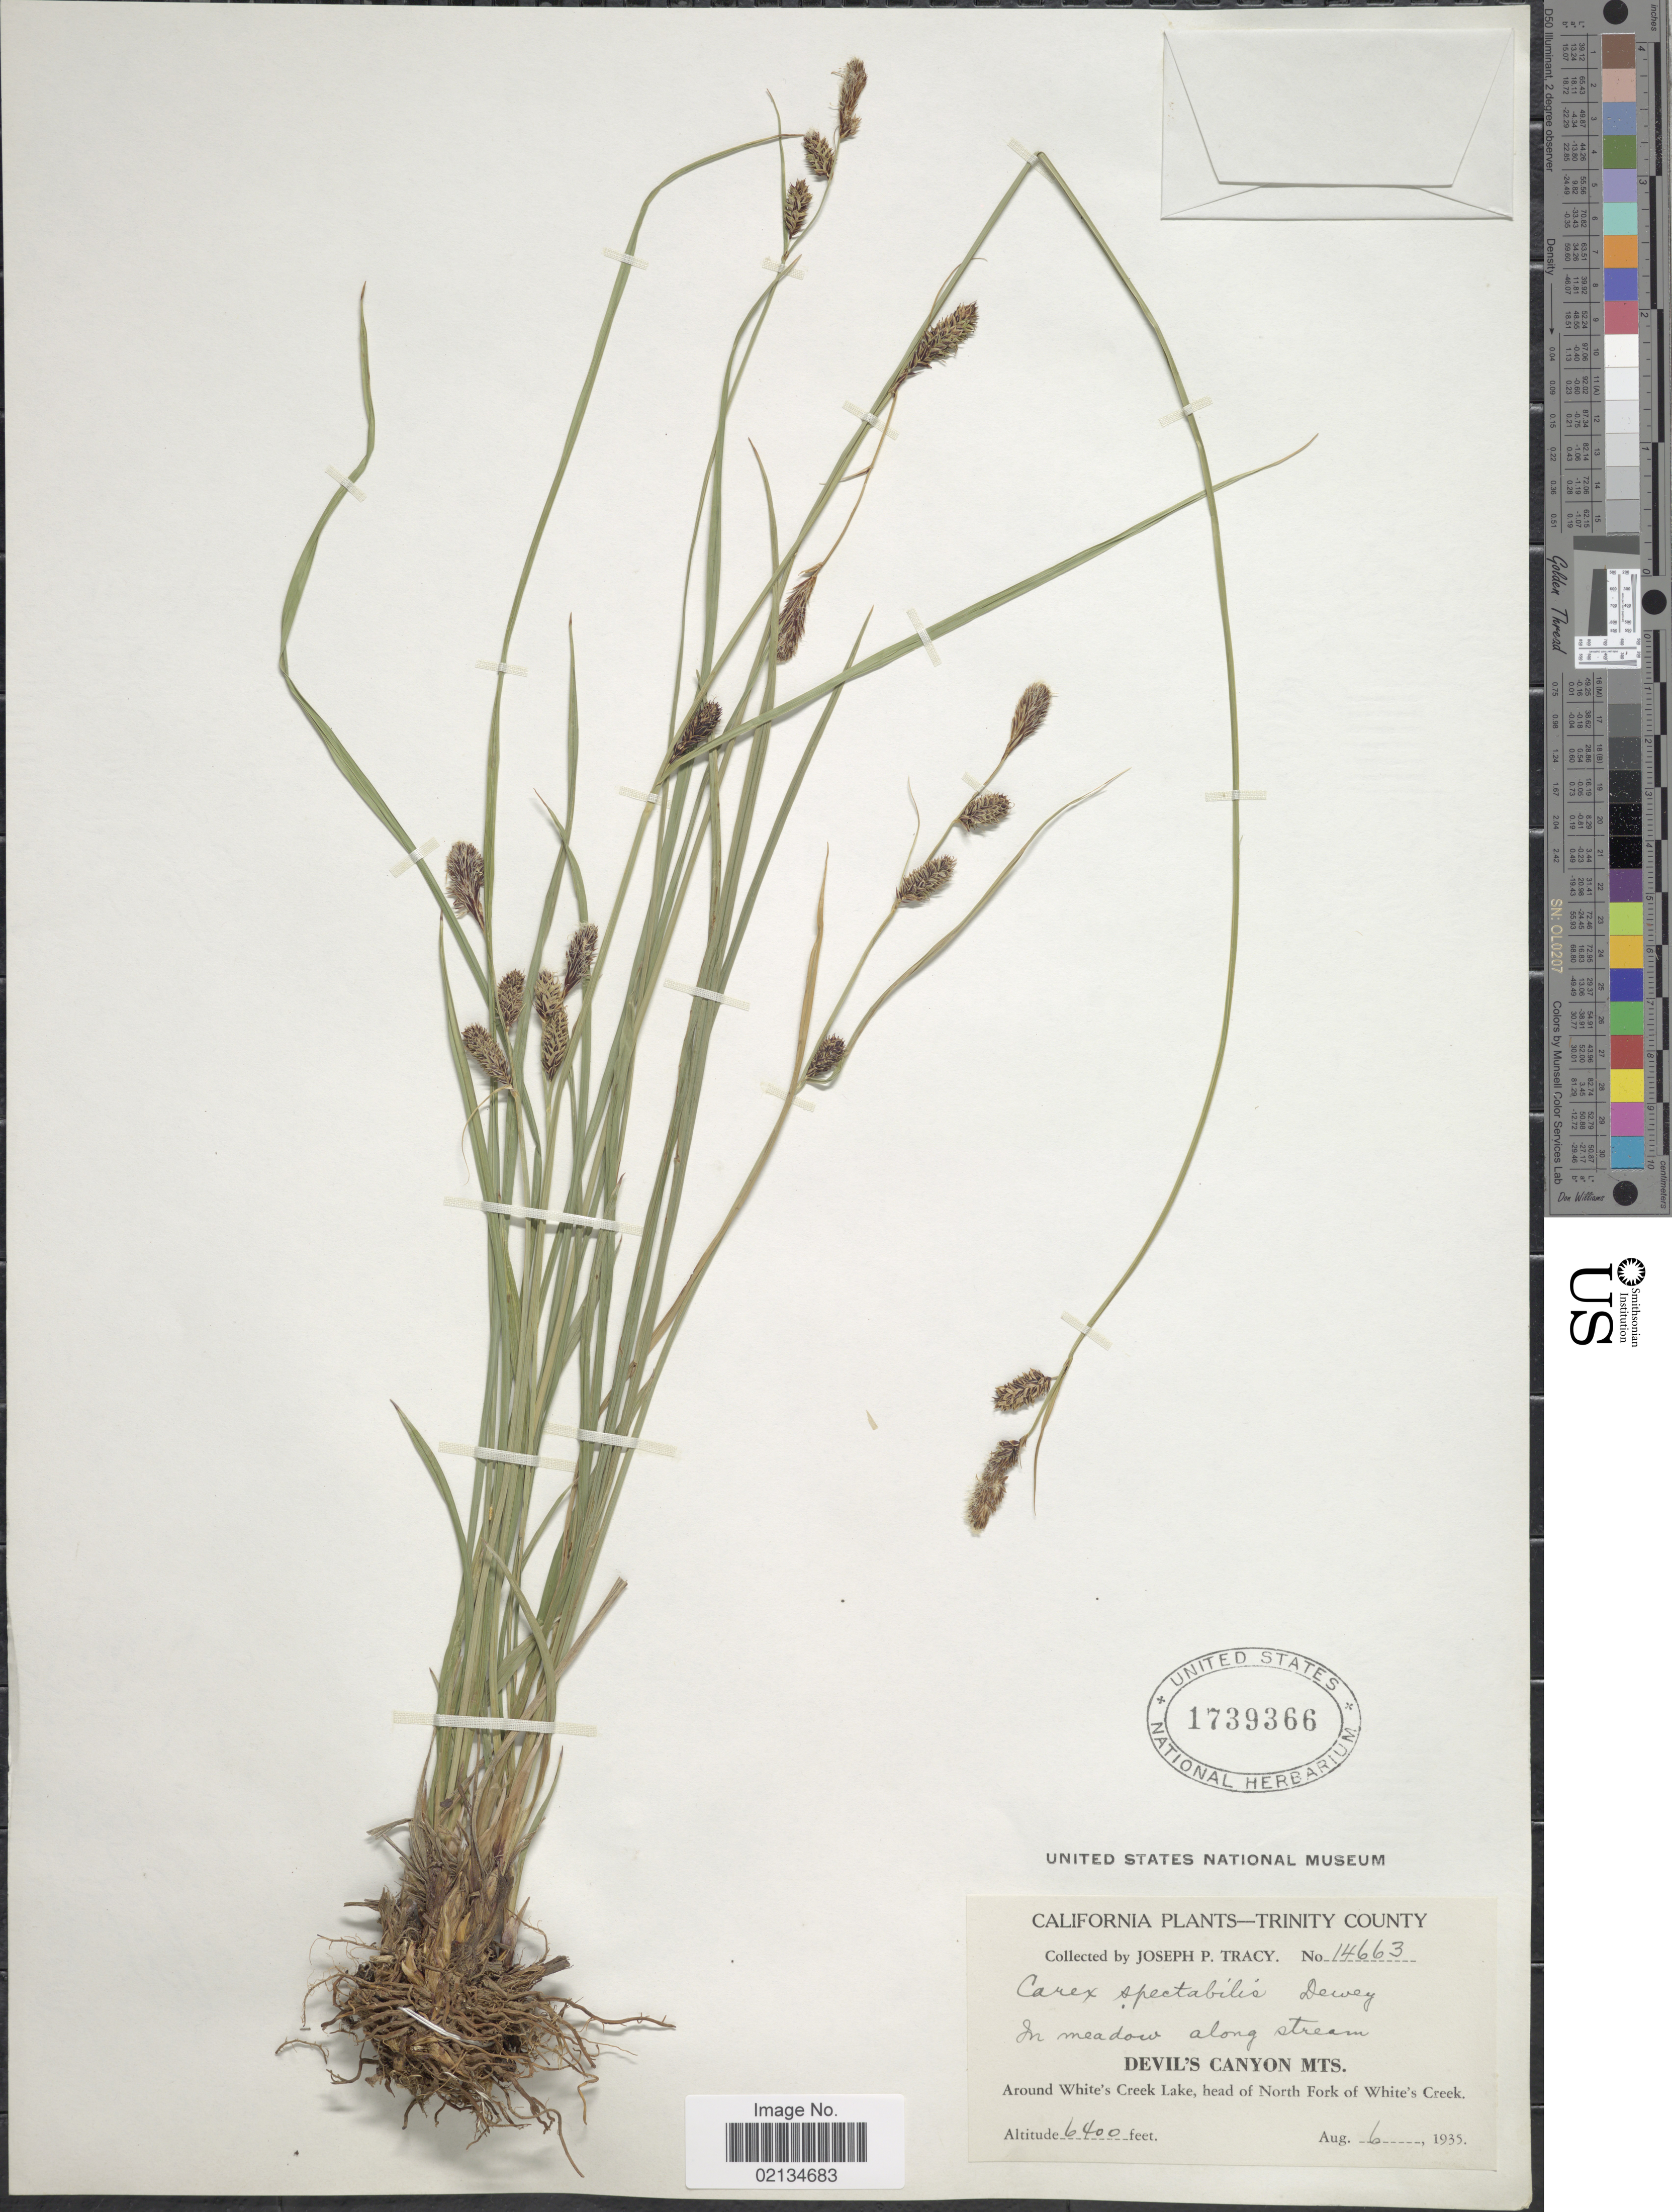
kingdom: Plantae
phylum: Tracheophyta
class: Liliopsida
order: Poales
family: Cyperaceae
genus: Carex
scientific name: Carex spectabilis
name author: Dewey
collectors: J. Tracy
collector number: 14663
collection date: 1935-08-06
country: United States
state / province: California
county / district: Trinity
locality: Trinity County. In meadow along stream, Devil's Canyon Mts., Around White's Creek Lake, head of North Fork of White's Creek.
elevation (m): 1951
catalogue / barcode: US 1739366